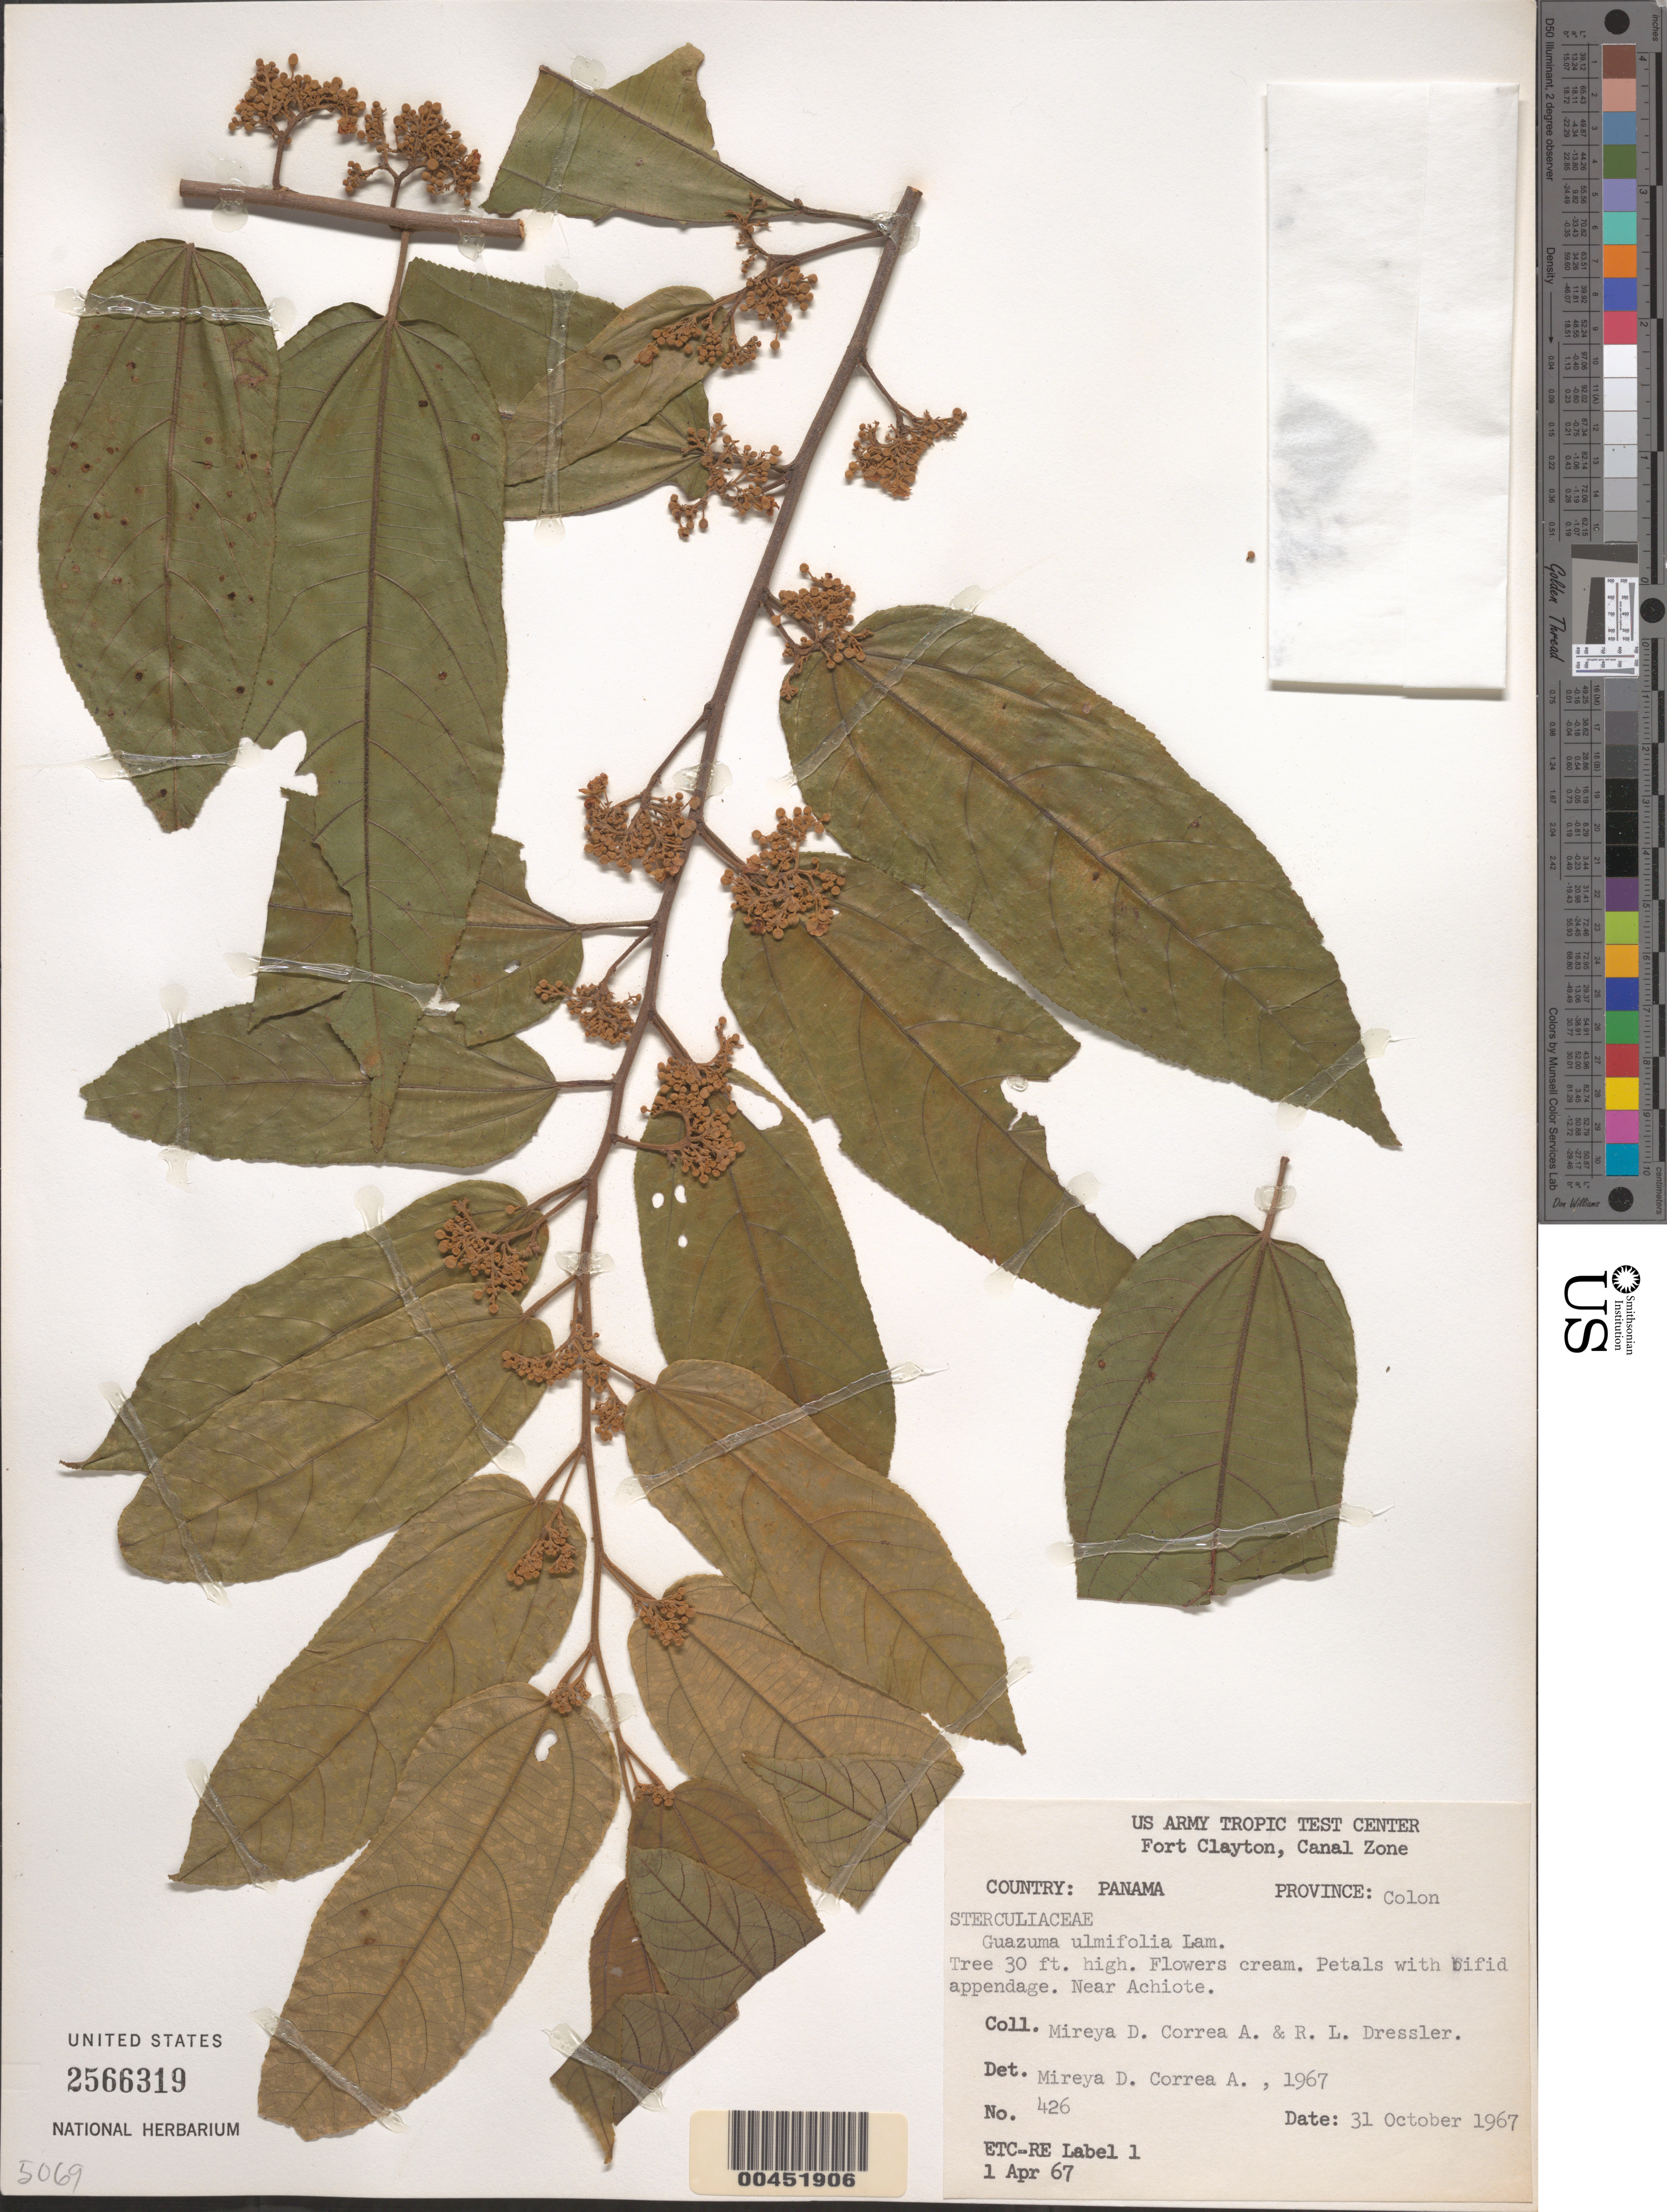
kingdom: Plantae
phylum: Tracheophyta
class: Magnoliopsida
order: Malvales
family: Malvaceae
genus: Guazuma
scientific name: Guazuma ulmifolia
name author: Lam.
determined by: Corrêa-A., M. D.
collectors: M. D. Corrêa-A. & R. Dressler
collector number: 426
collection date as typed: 31 Oct 1967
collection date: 1967-10-31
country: Panama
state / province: Colón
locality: Near Achiote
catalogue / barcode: US 2566319